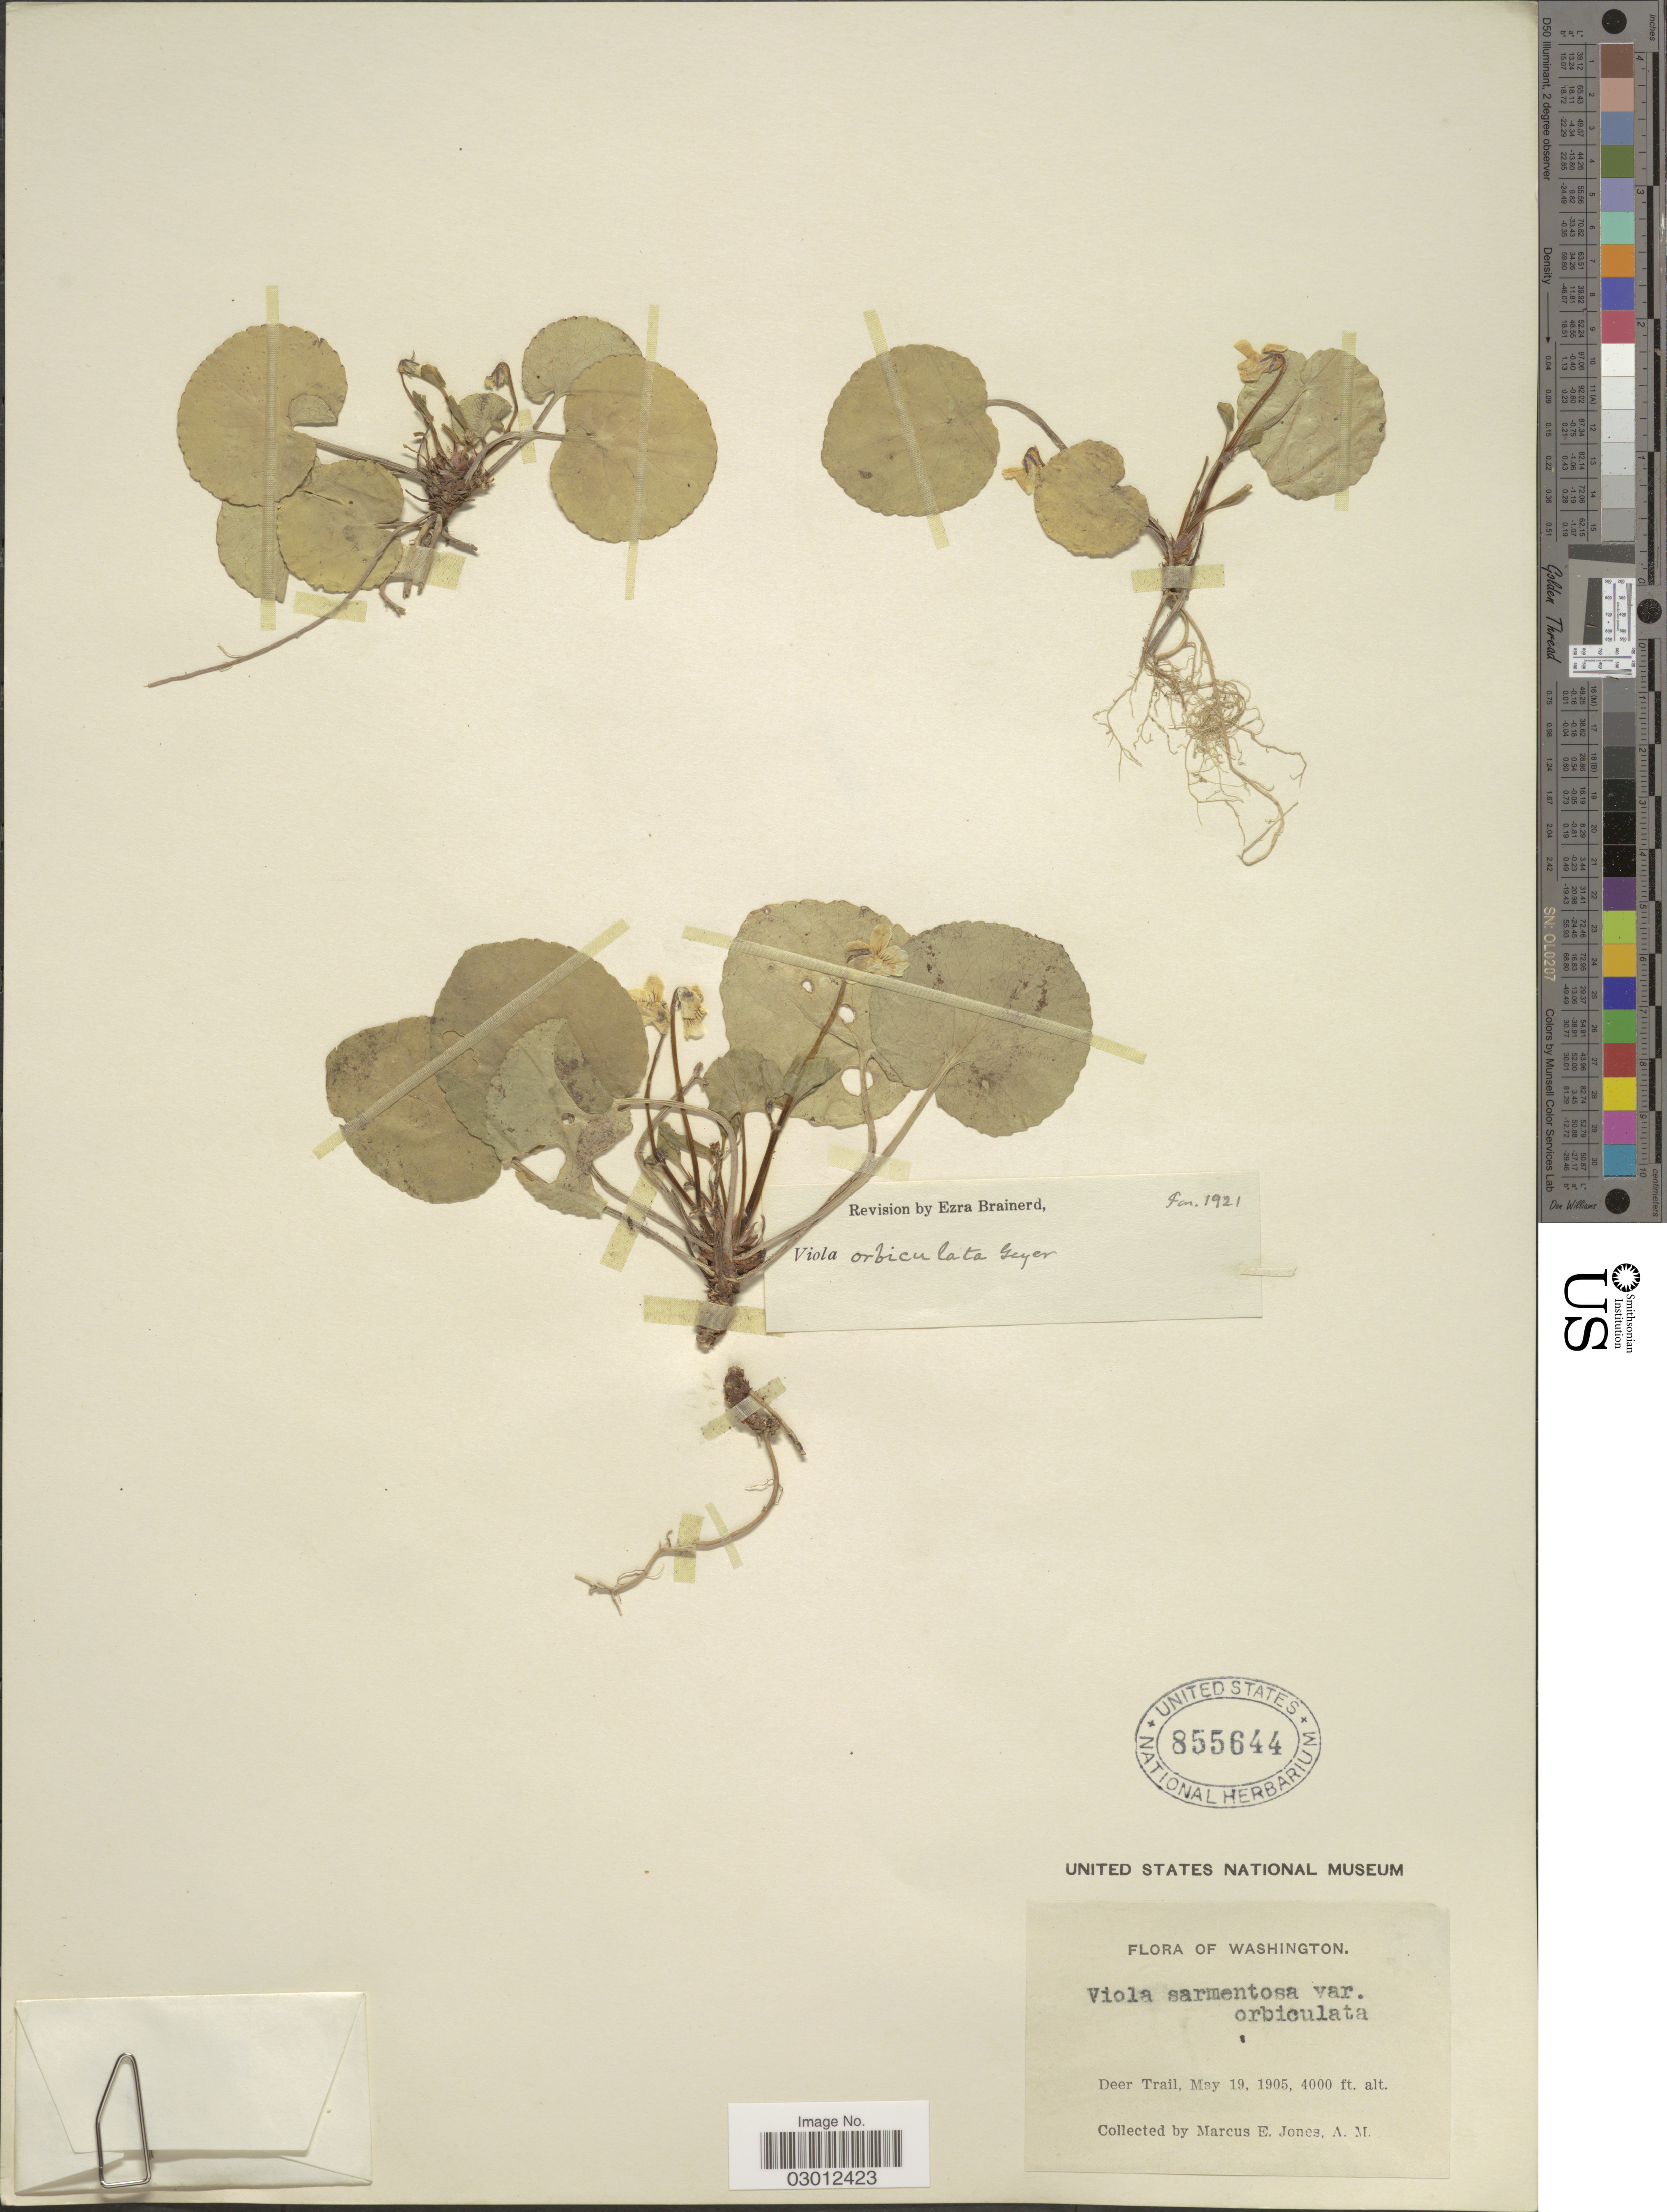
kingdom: Plantae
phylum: Tracheophyta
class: Magnoliopsida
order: Malpighiales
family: Violaceae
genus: Viola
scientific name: Viola orbiculata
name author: Geyer ex Hook.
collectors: M. E. Jones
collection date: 1905-05-19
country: United States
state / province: Washington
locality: Deer Trail.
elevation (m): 1219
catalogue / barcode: US 855644